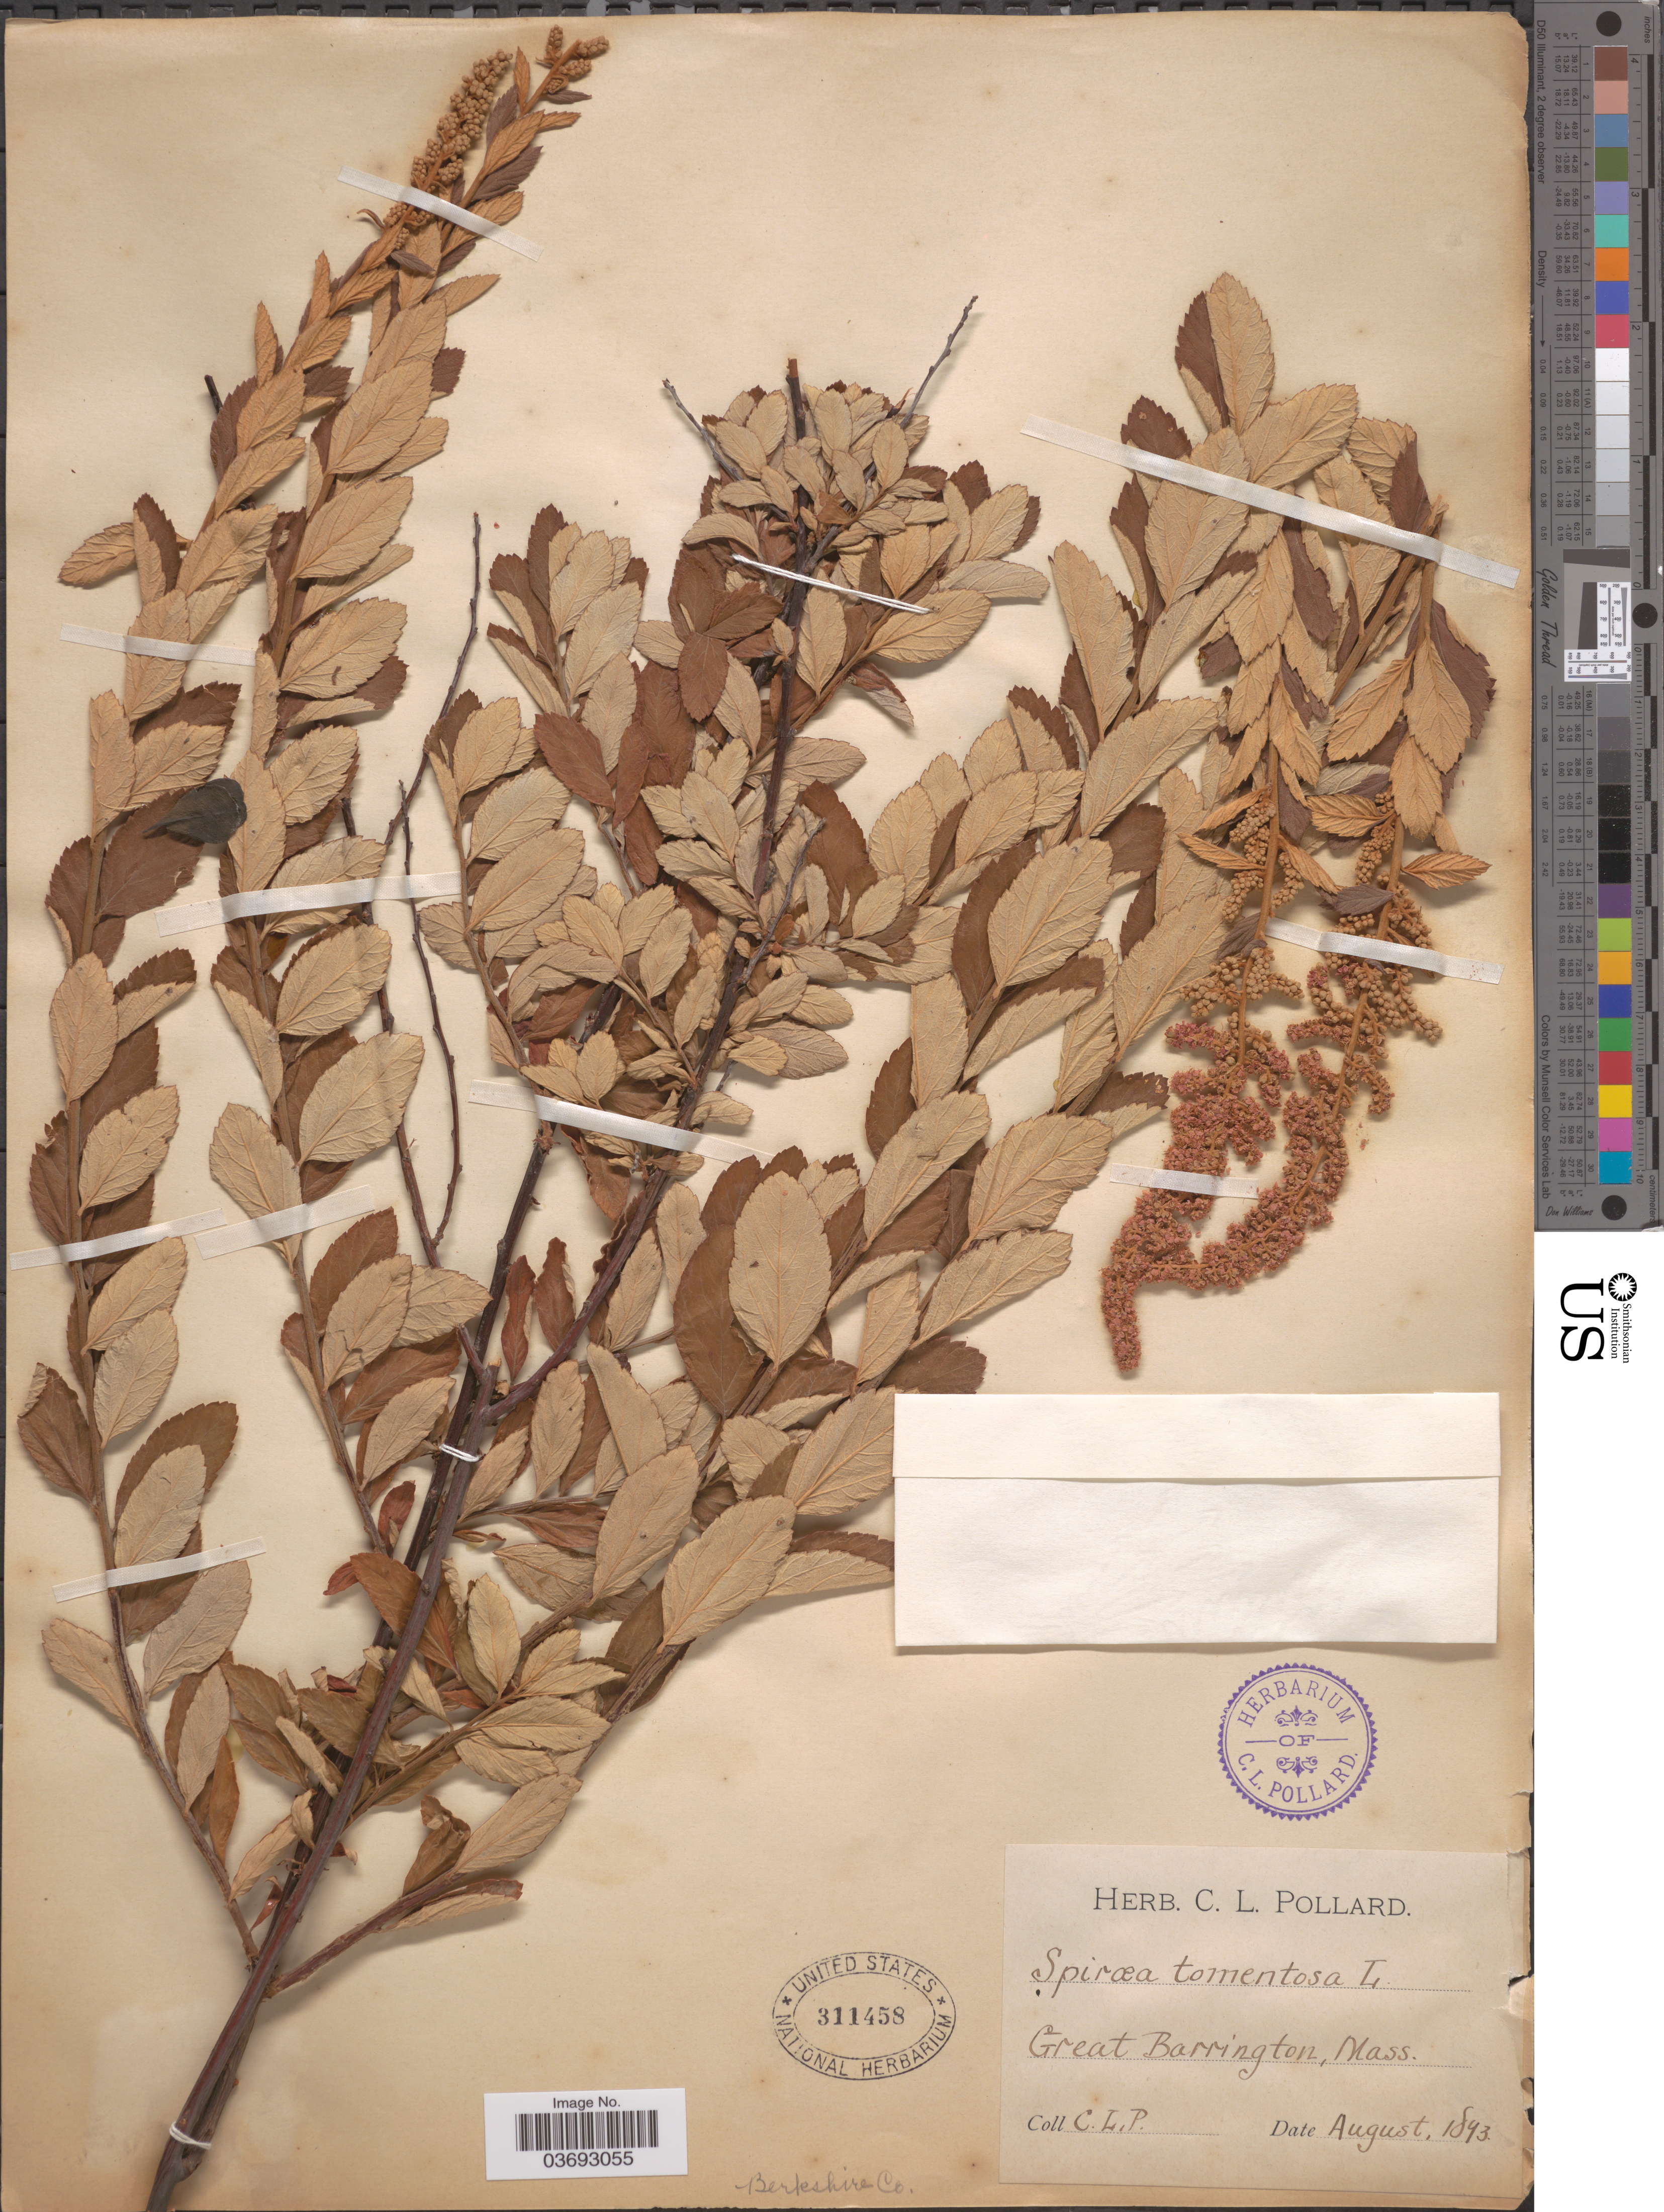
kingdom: Plantae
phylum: Tracheophyta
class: Magnoliopsida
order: Rosales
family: Rosaceae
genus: Spiraea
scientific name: Spiraea tomentosa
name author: L.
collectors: C. L. Pollard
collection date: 1893-08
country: United States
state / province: Massachusetts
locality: Great Barrington. Berkshire Co.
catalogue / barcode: US 311458